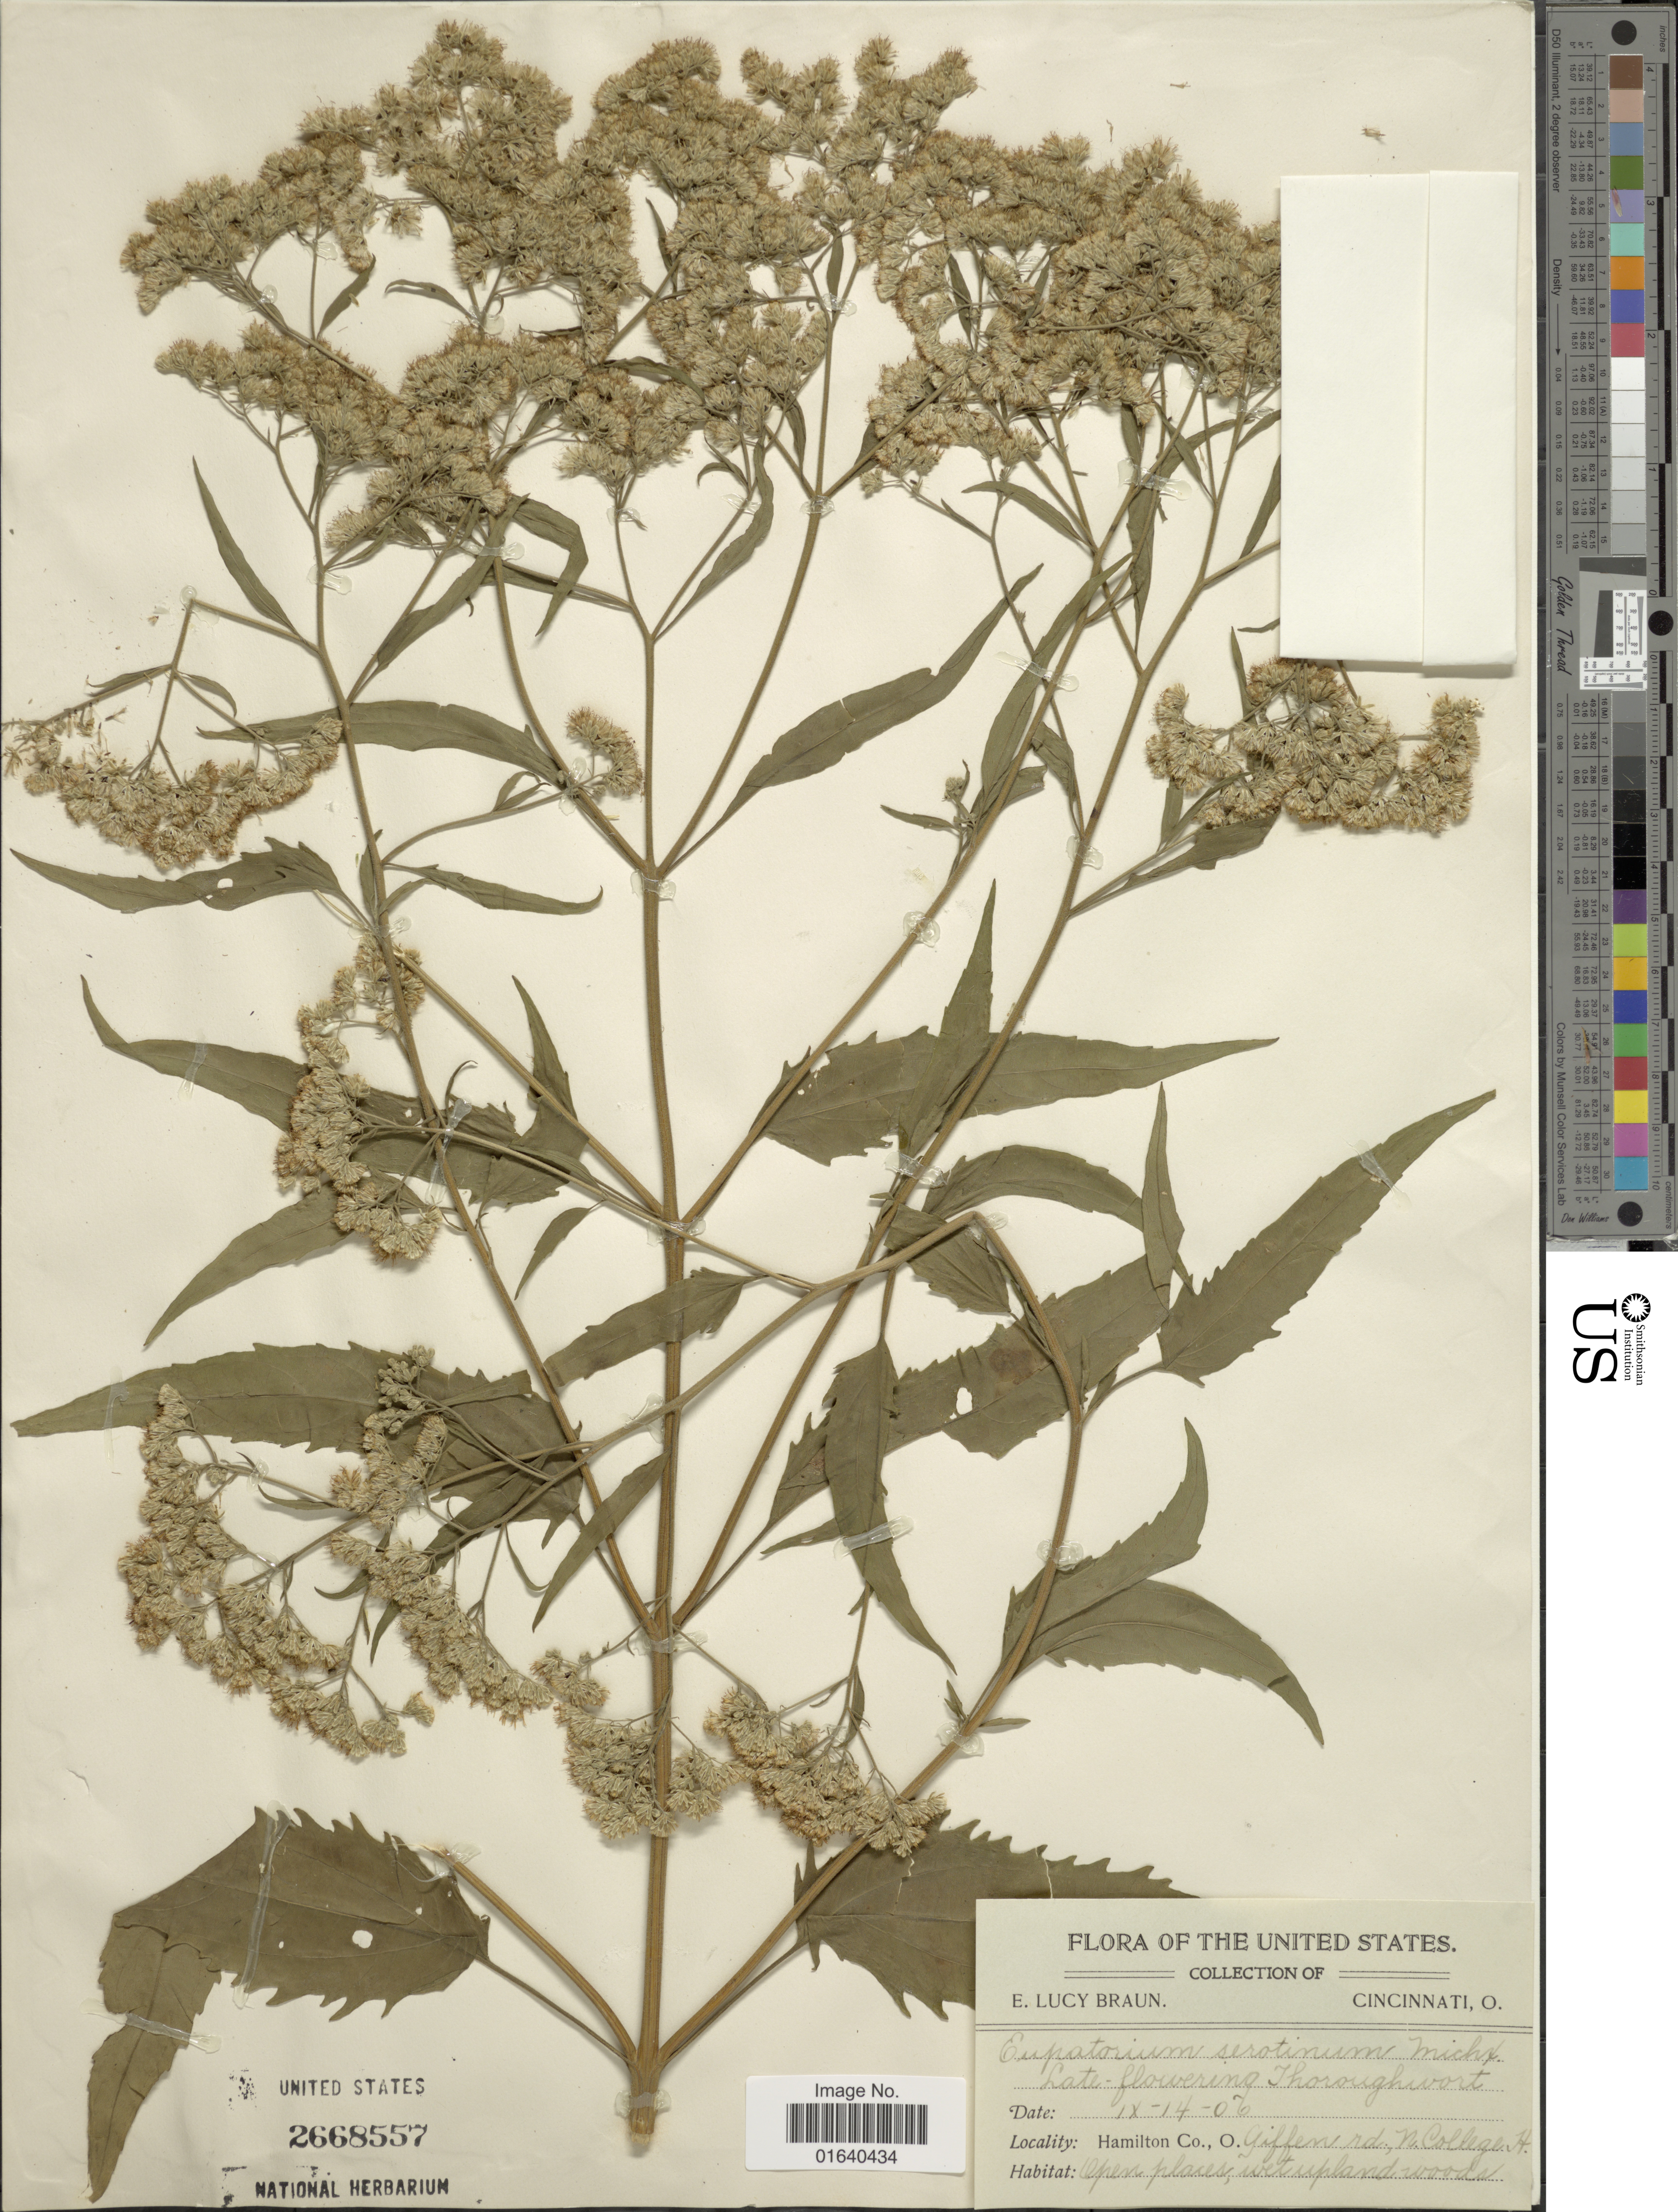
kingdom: Plantae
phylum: Tracheophyta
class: Magnoliopsida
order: Asterales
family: Asteraceae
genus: Eupatorium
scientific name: Eupatorium serotinum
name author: Michx.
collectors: E. L. Braun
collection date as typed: Transcribed d/m/y: 14/9/6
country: United States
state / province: Ohio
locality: Hamilton Co., O. Giffen rd., N. College H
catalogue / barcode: US 2668557